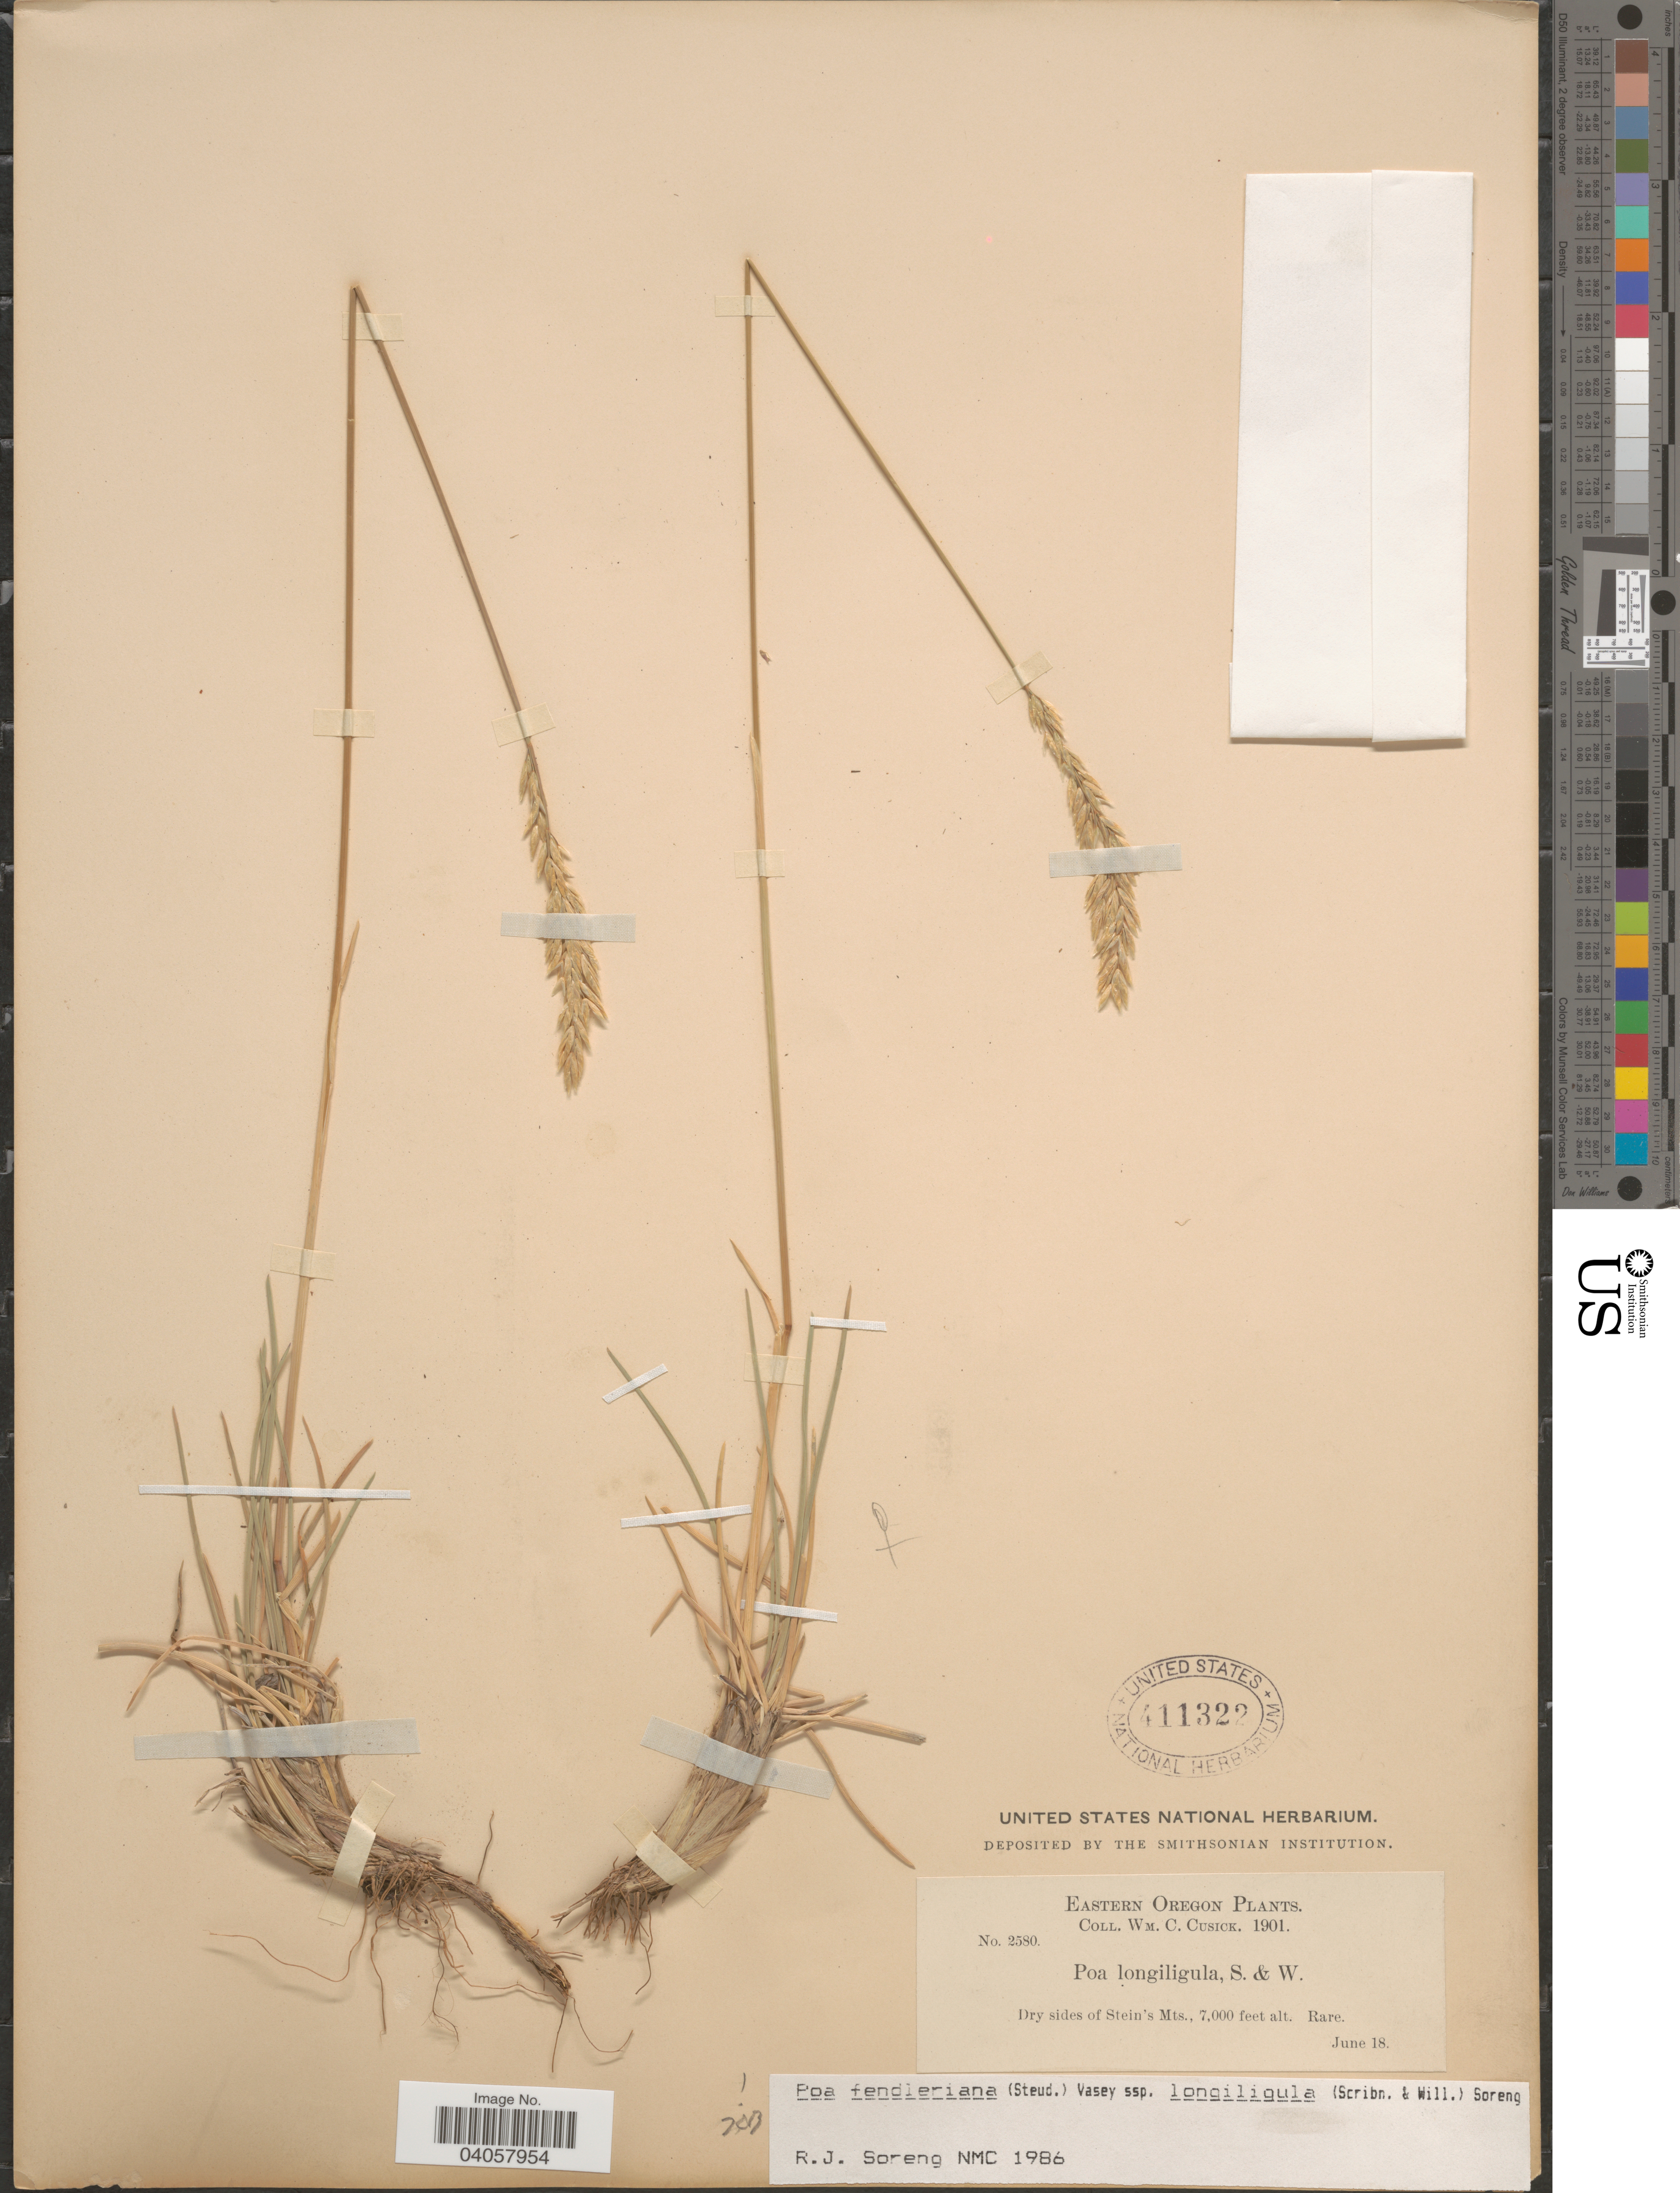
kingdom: Plantae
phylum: Tracheophyta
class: Liliopsida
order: Poales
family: Poaceae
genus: Poa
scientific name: Poa fendleriana subsp. longiligula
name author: (Scribn. & T.A. Williams) Soreng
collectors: W. C. Cusick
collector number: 2580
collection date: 1901-06-18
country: United States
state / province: Oregon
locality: Eastern Oregon. Dry sides of Stein's Mts.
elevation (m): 2134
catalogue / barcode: US 411322